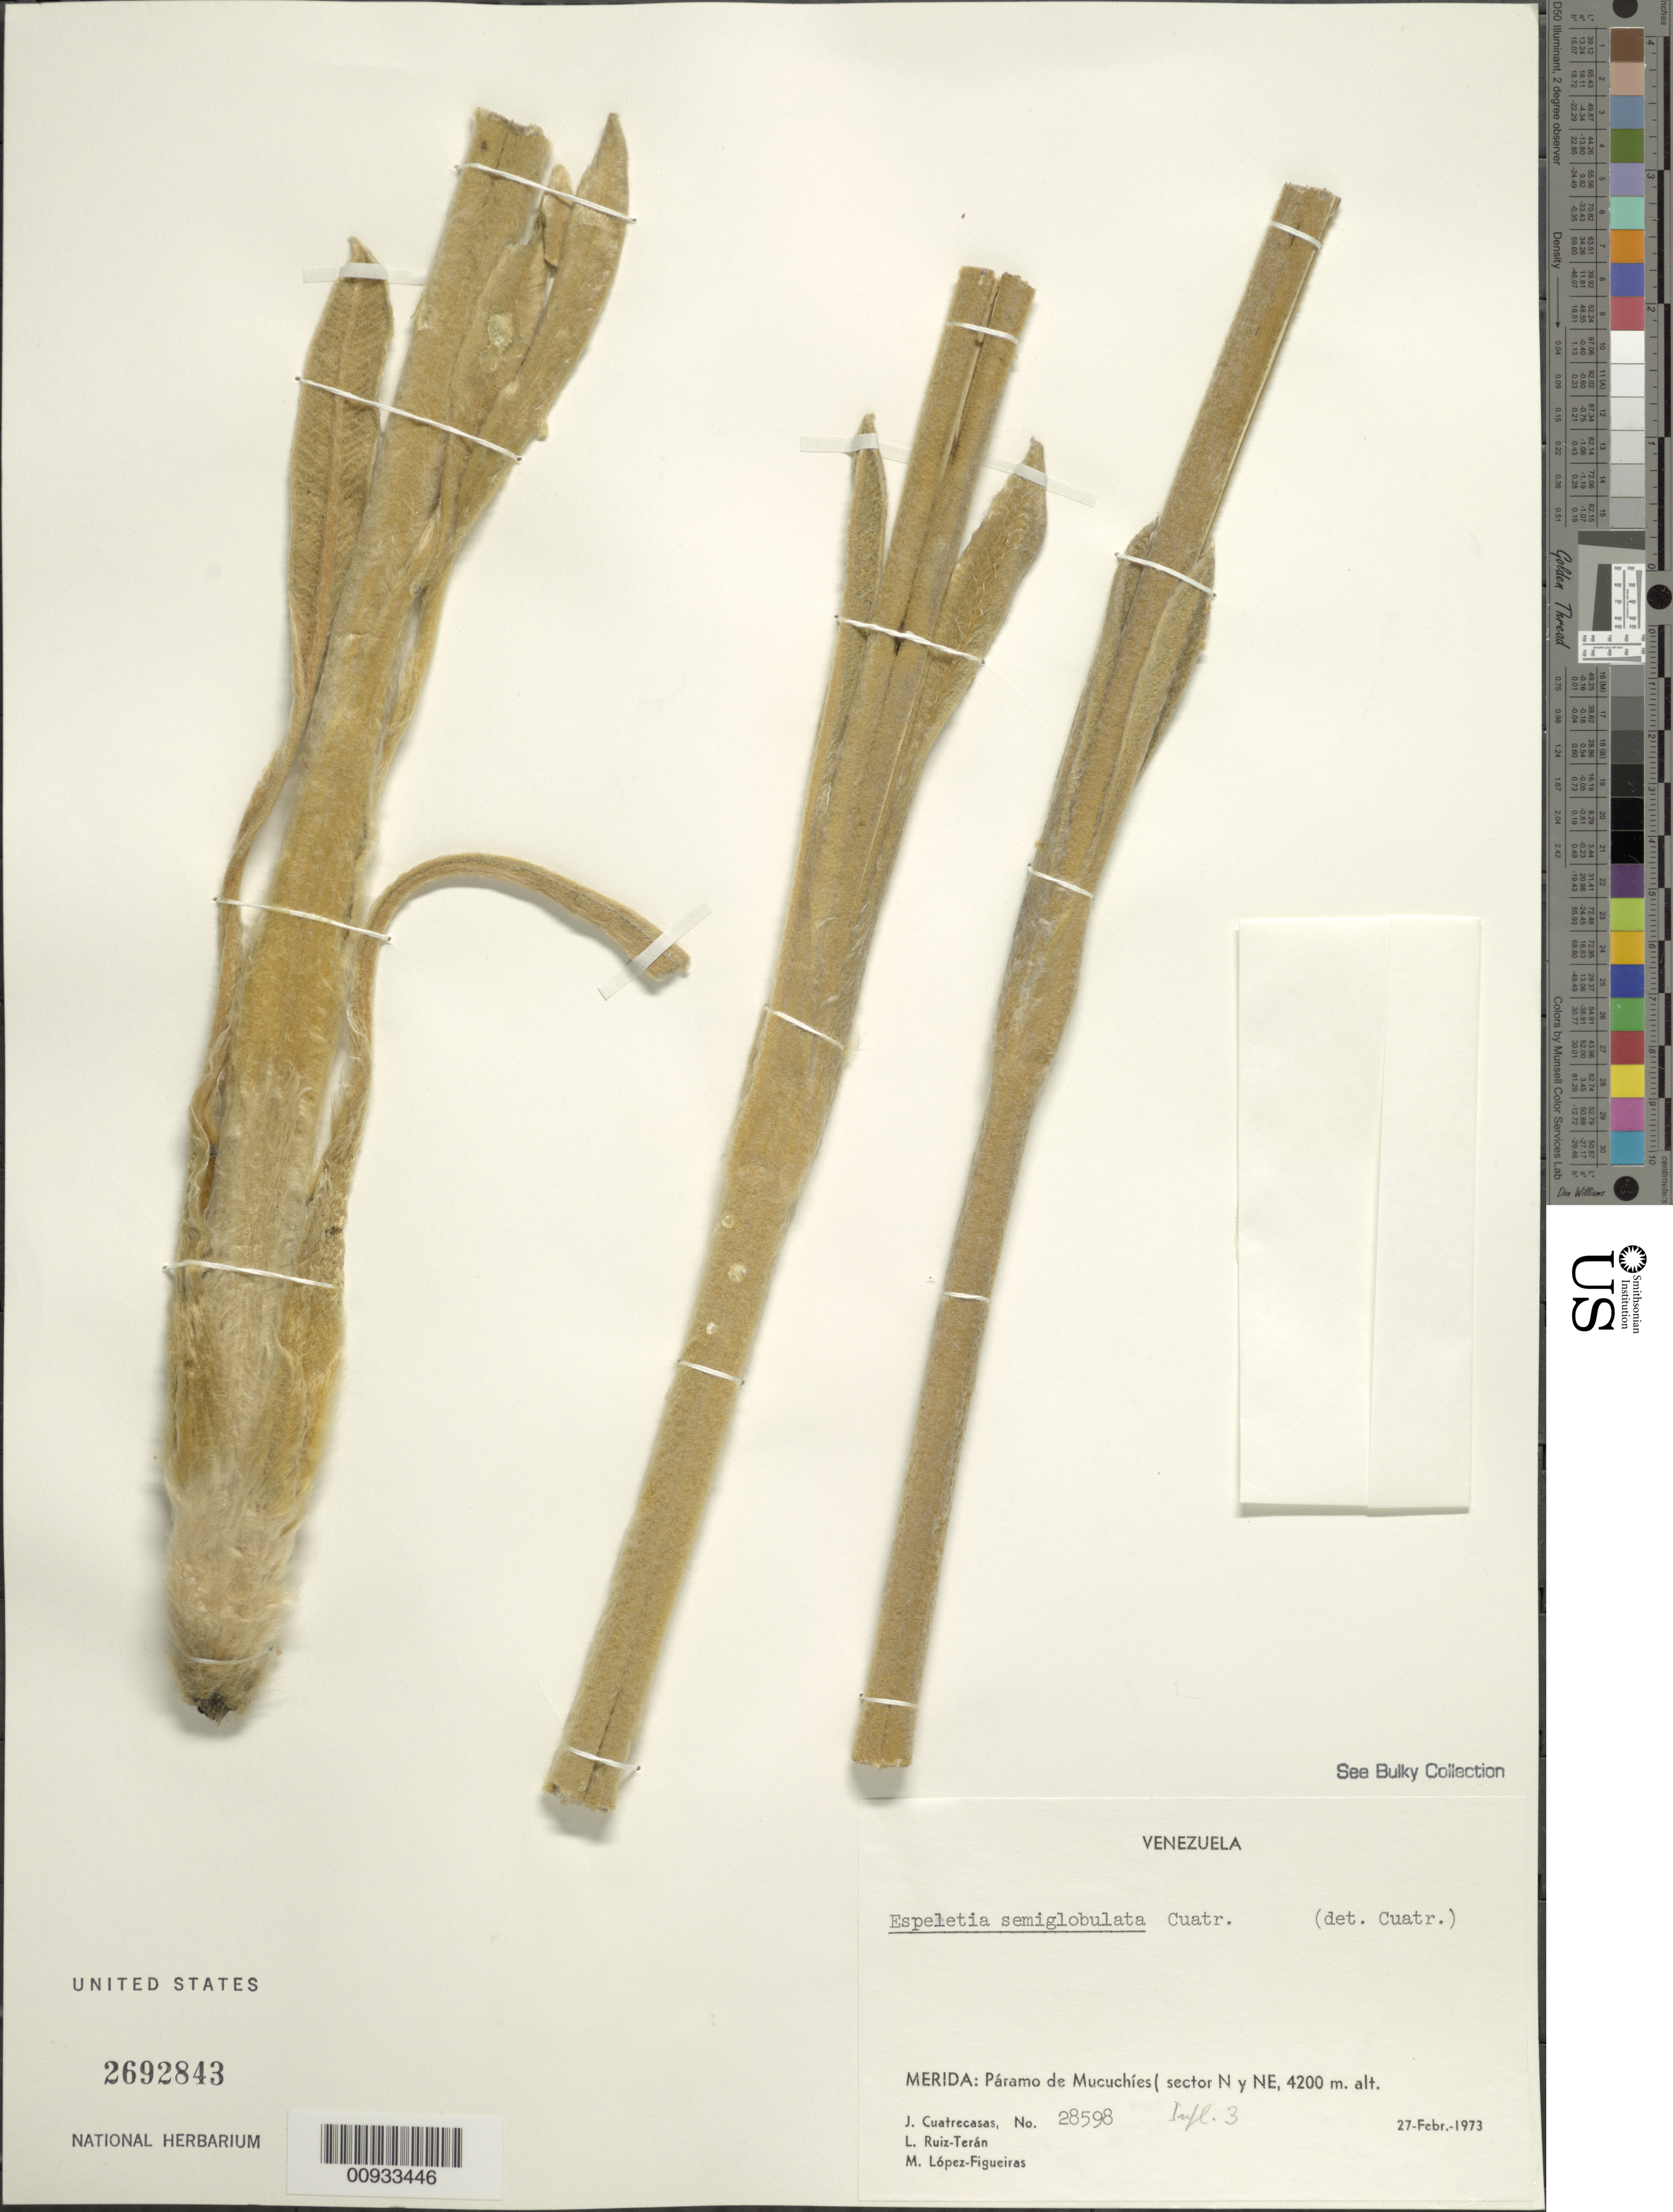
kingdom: Plantae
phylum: Tracheophyta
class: Magnoliopsida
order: Asterales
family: Asteraceae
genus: Espeletia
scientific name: Espeletia semiglobulata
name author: Cuatrec.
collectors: J. Cuatrecasas, L. E. Ruíz-Terán & M. López Figueiras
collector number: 28598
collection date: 1973-02-27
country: Venezuela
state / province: Mérida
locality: Páramo de Mucuchíes. Sector N y NE.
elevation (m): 4200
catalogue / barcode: US 2692843